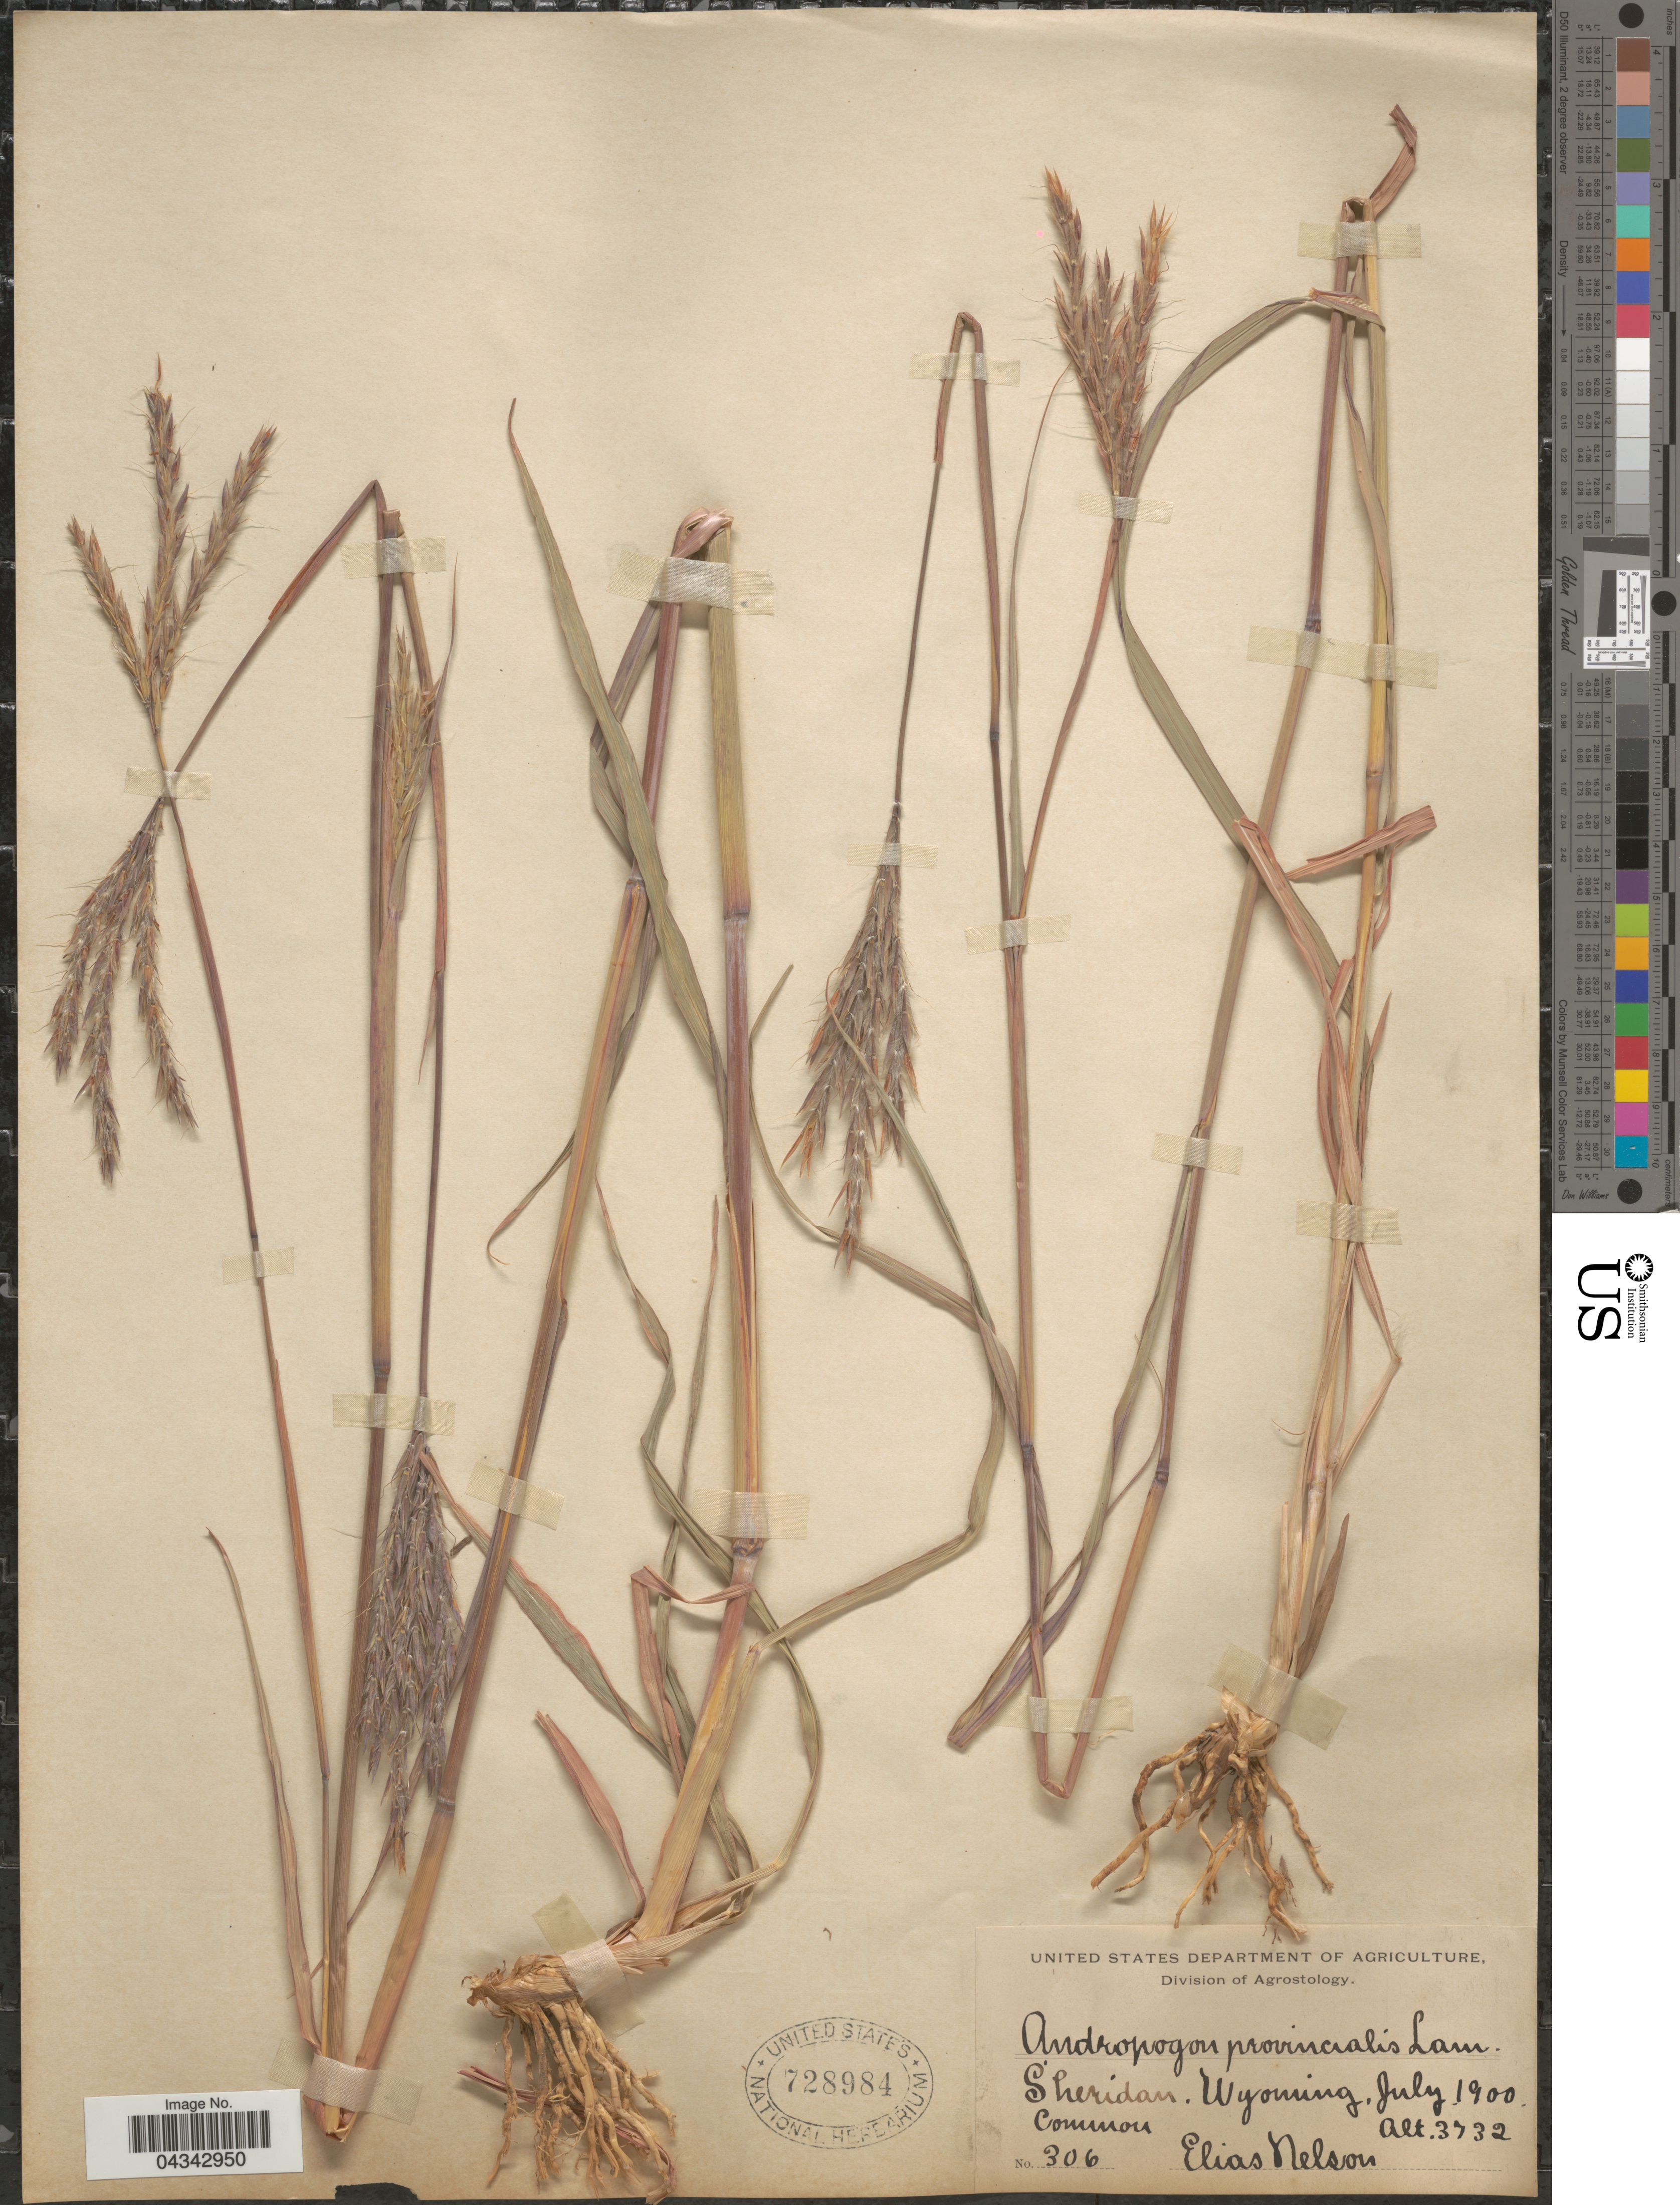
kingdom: Plantae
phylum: Tracheophyta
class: Liliopsida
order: Poales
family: Poaceae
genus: Andropogon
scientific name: Andropogon gerardii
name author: Vitman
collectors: E. Nelson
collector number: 306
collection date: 1900-07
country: United States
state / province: Wyoming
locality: Sheridan.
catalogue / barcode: US 728984